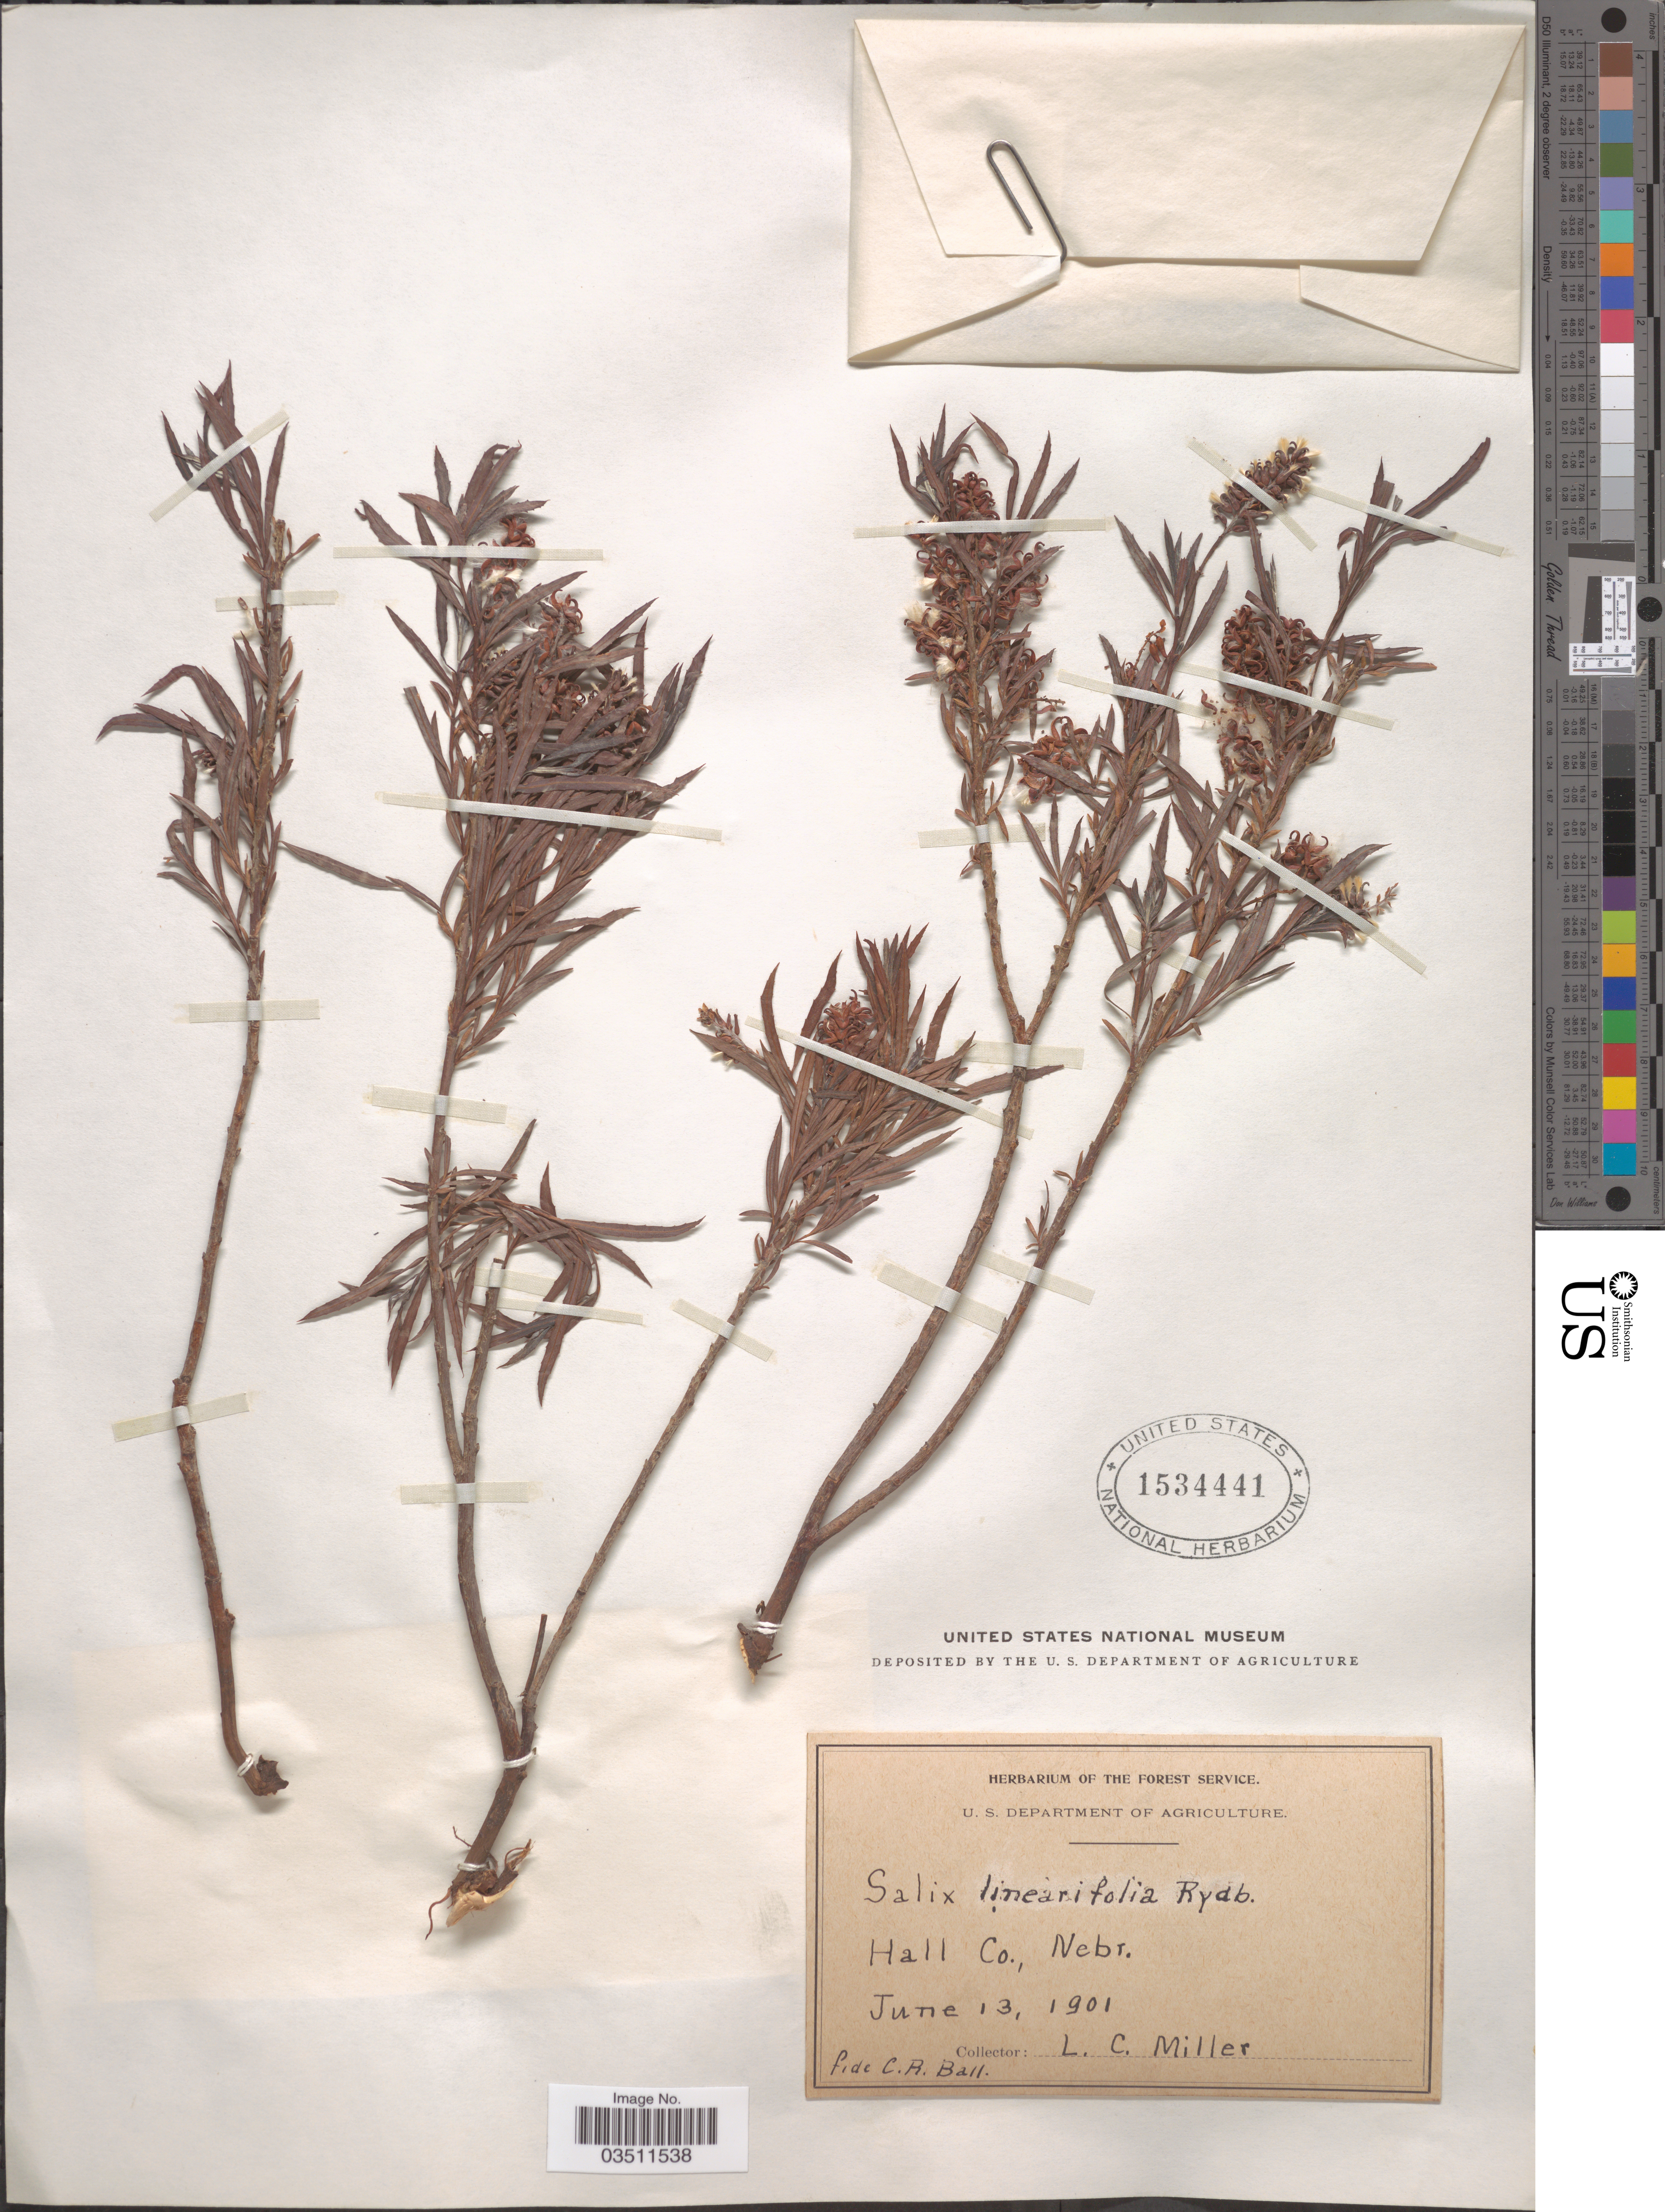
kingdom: Plantae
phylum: Tracheophyta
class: Magnoliopsida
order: Malpighiales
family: Salicaceae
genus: Salix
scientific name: Salix linearifolia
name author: E.L. Wolf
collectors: L. Miller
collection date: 1901-06-13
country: United States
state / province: Nebraska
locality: Hall Co.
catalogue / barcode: US 1534441